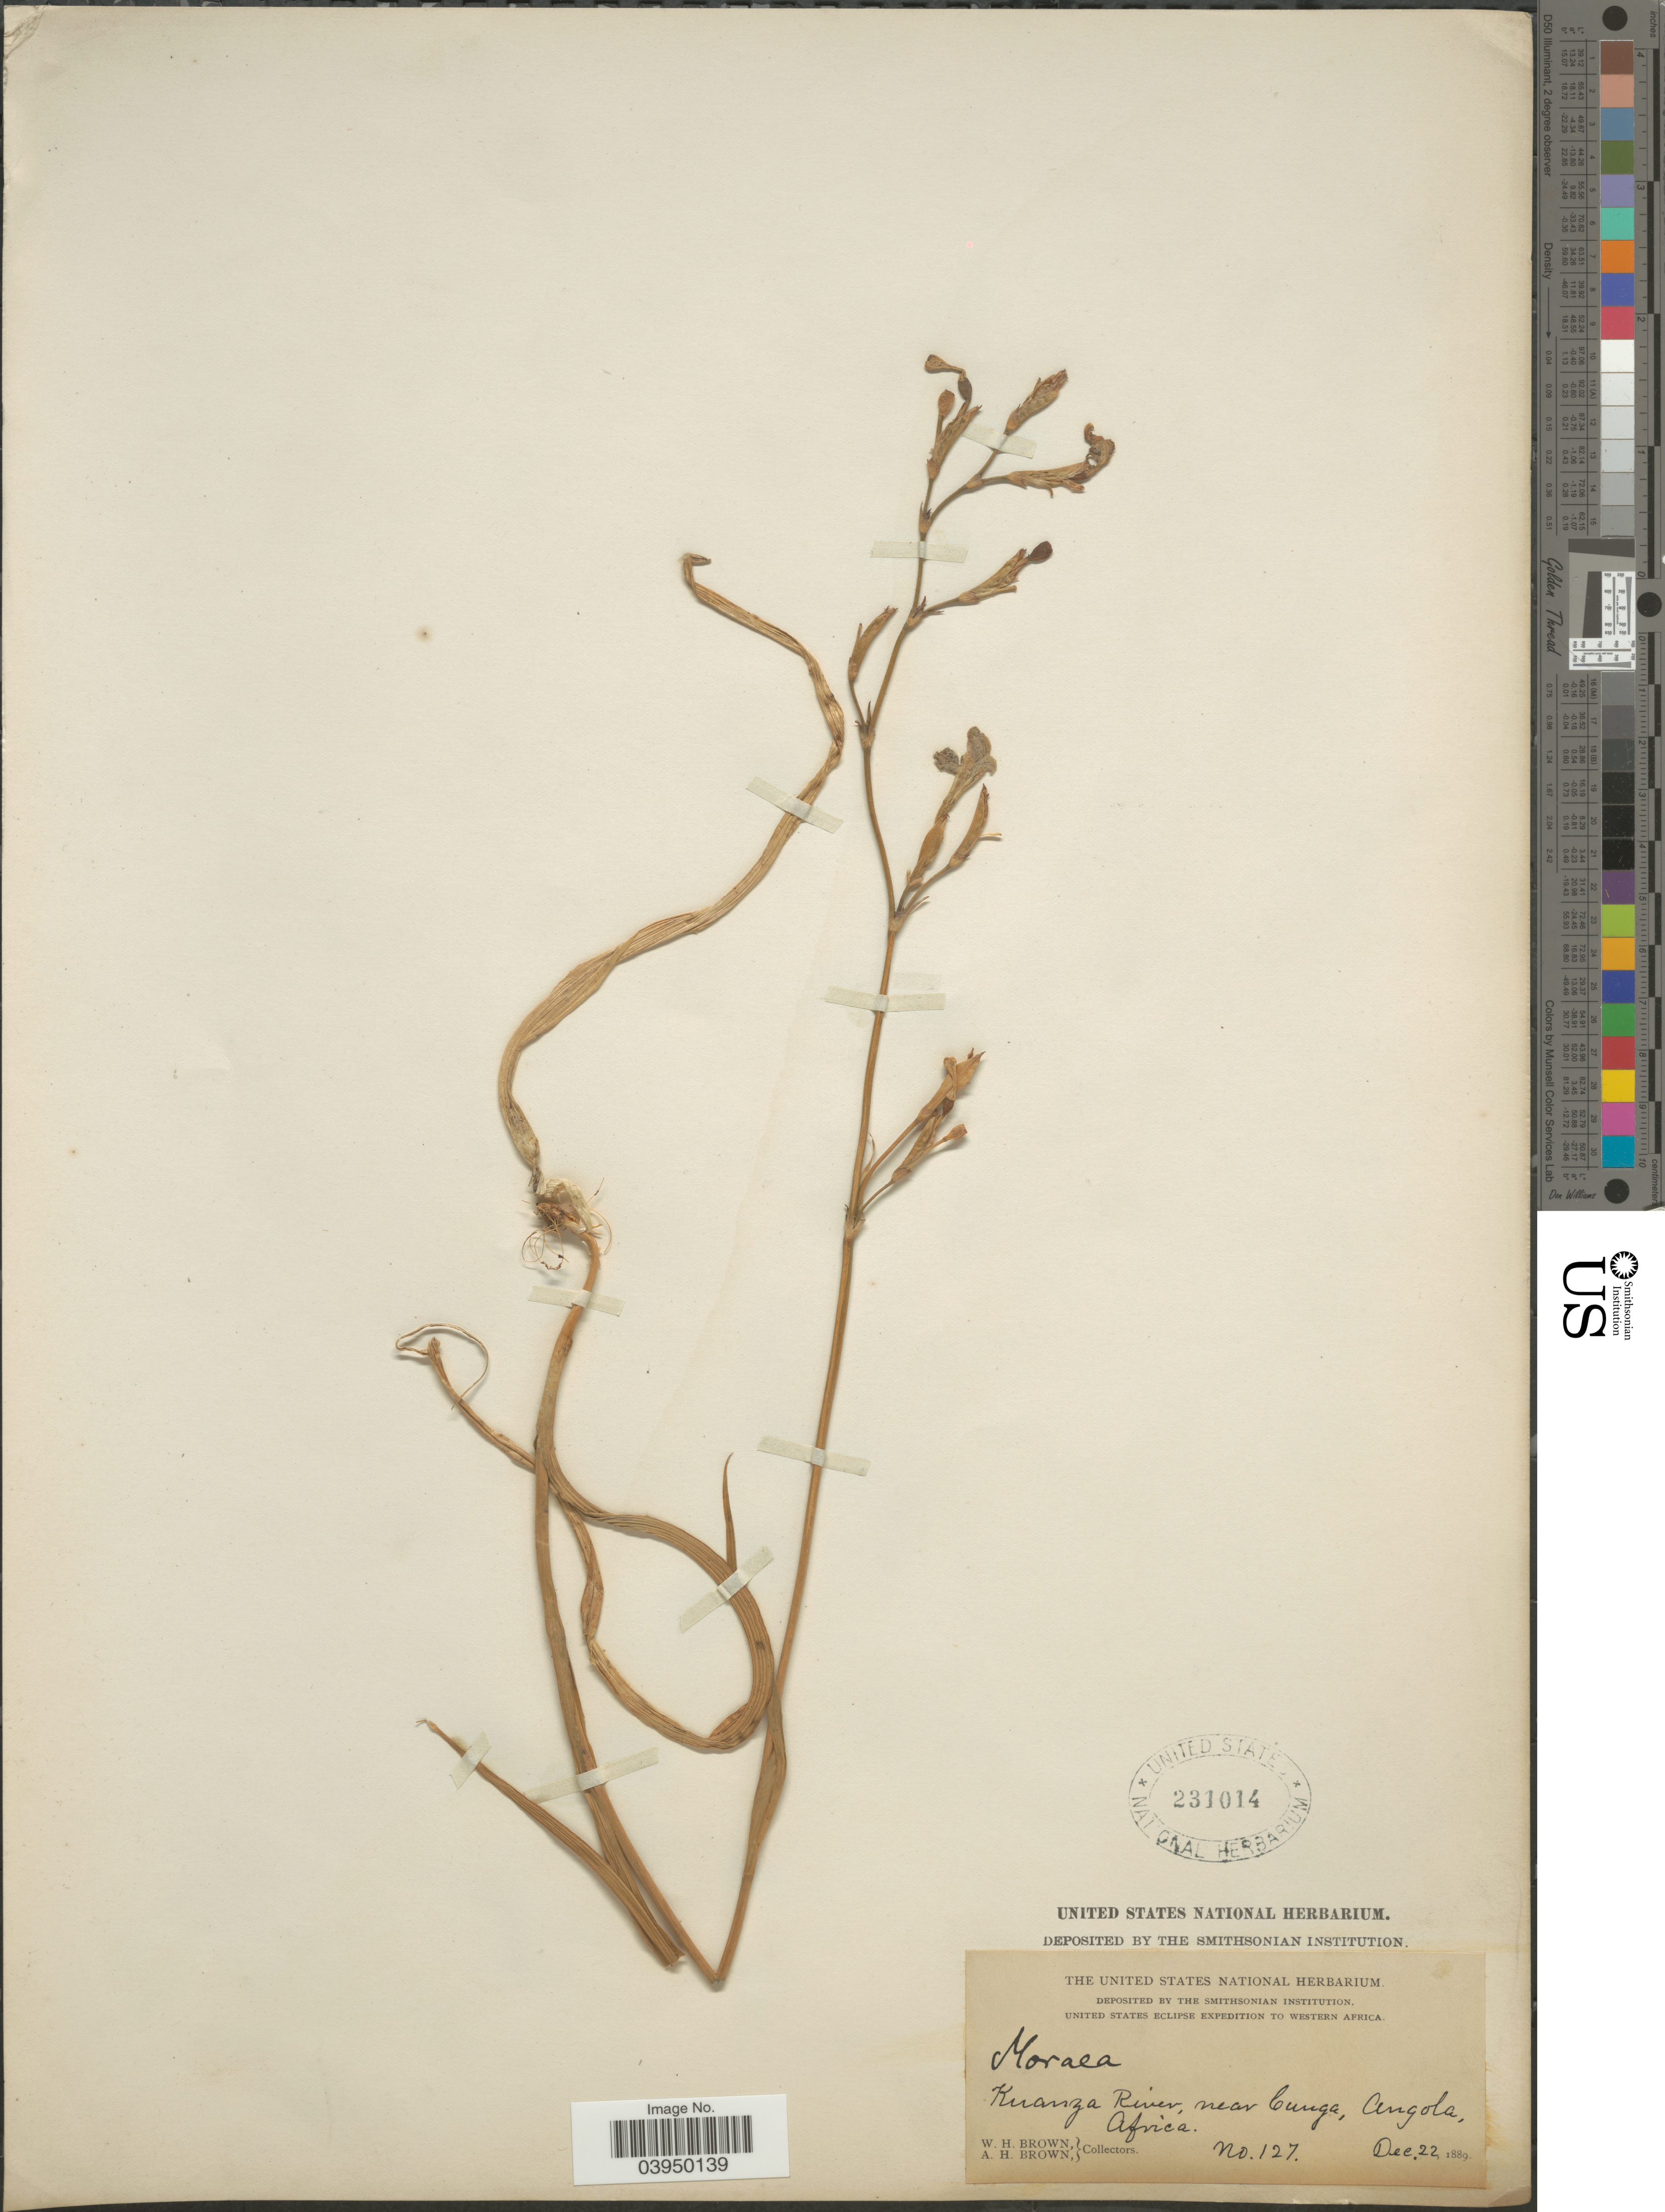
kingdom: Plantae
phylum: Tracheophyta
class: Liliopsida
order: Asparagales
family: Iridaceae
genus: Moraea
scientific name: Moraea sp.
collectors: W. H. Brown & A. H. Brown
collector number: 127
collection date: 1889-12-22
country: Angola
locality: Western Africa. Kuanza River, near Cunga.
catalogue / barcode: US 231014